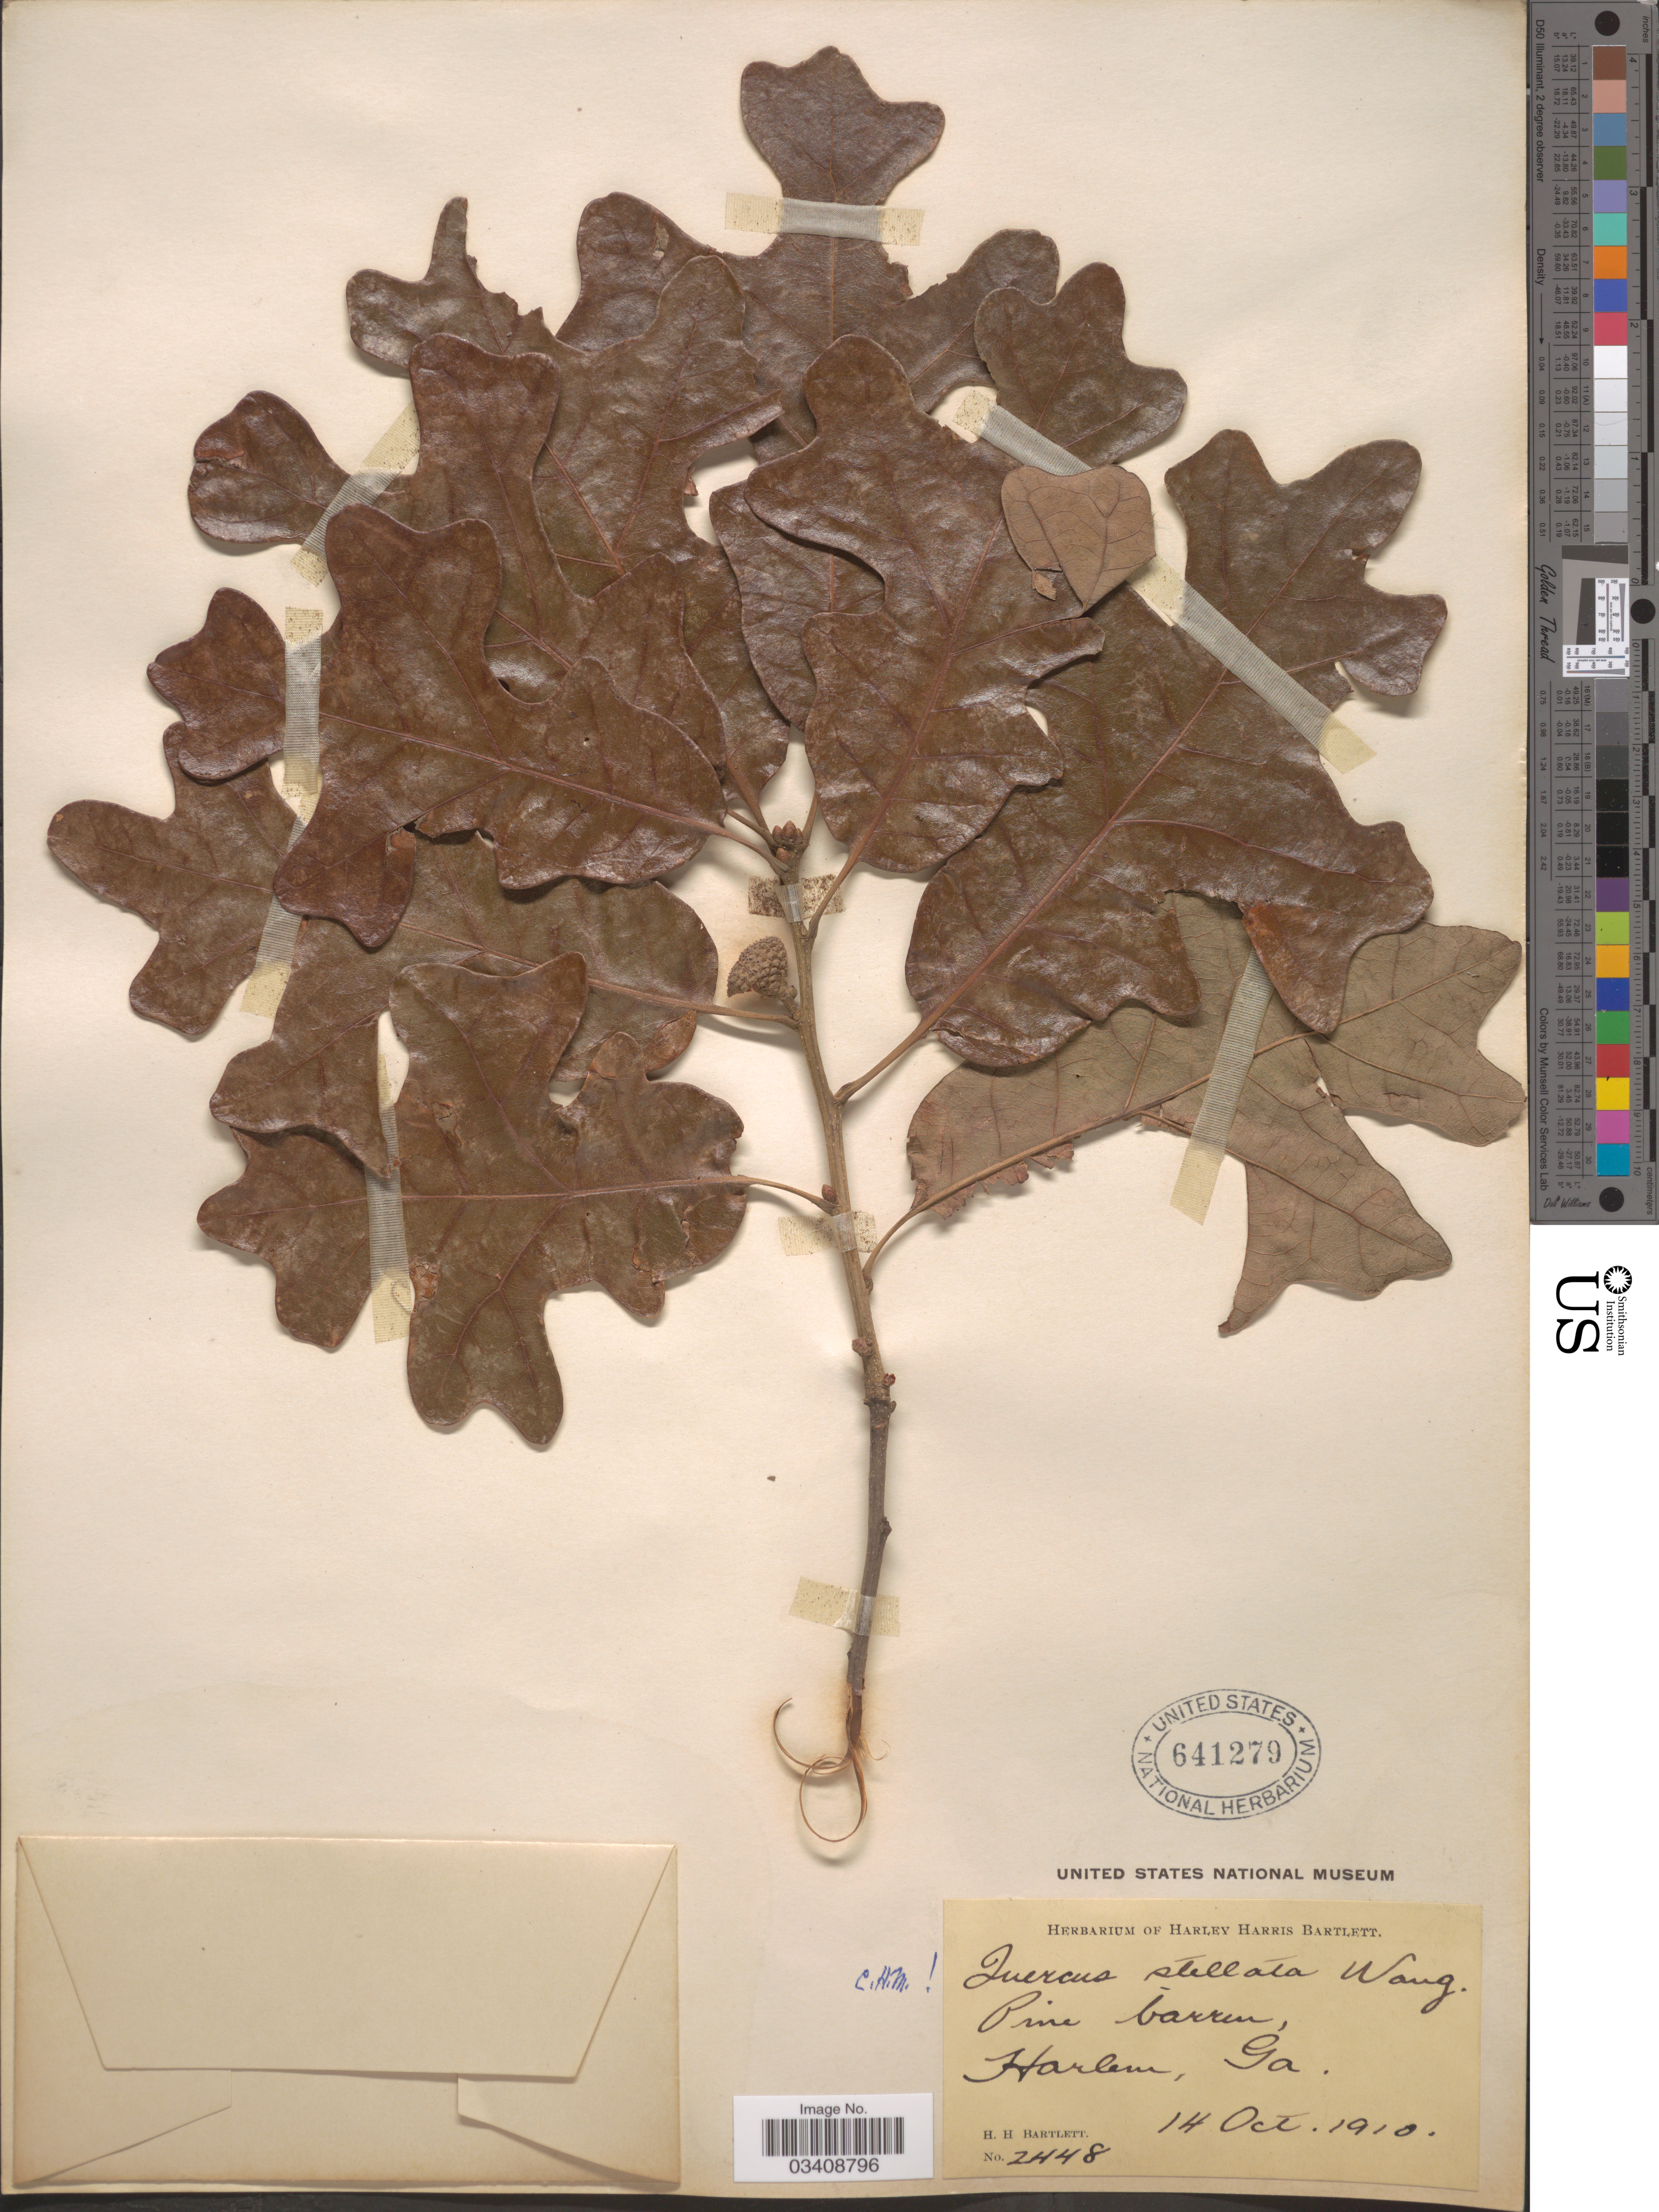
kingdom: Plantae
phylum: Tracheophyta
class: Magnoliopsida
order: Fagales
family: Fagaceae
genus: Quercus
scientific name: Quercus stellata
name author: Wangenh.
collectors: H. H. Bartlett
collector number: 2448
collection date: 1910-10-14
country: United States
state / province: Georgia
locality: Harlem.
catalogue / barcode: US 641279